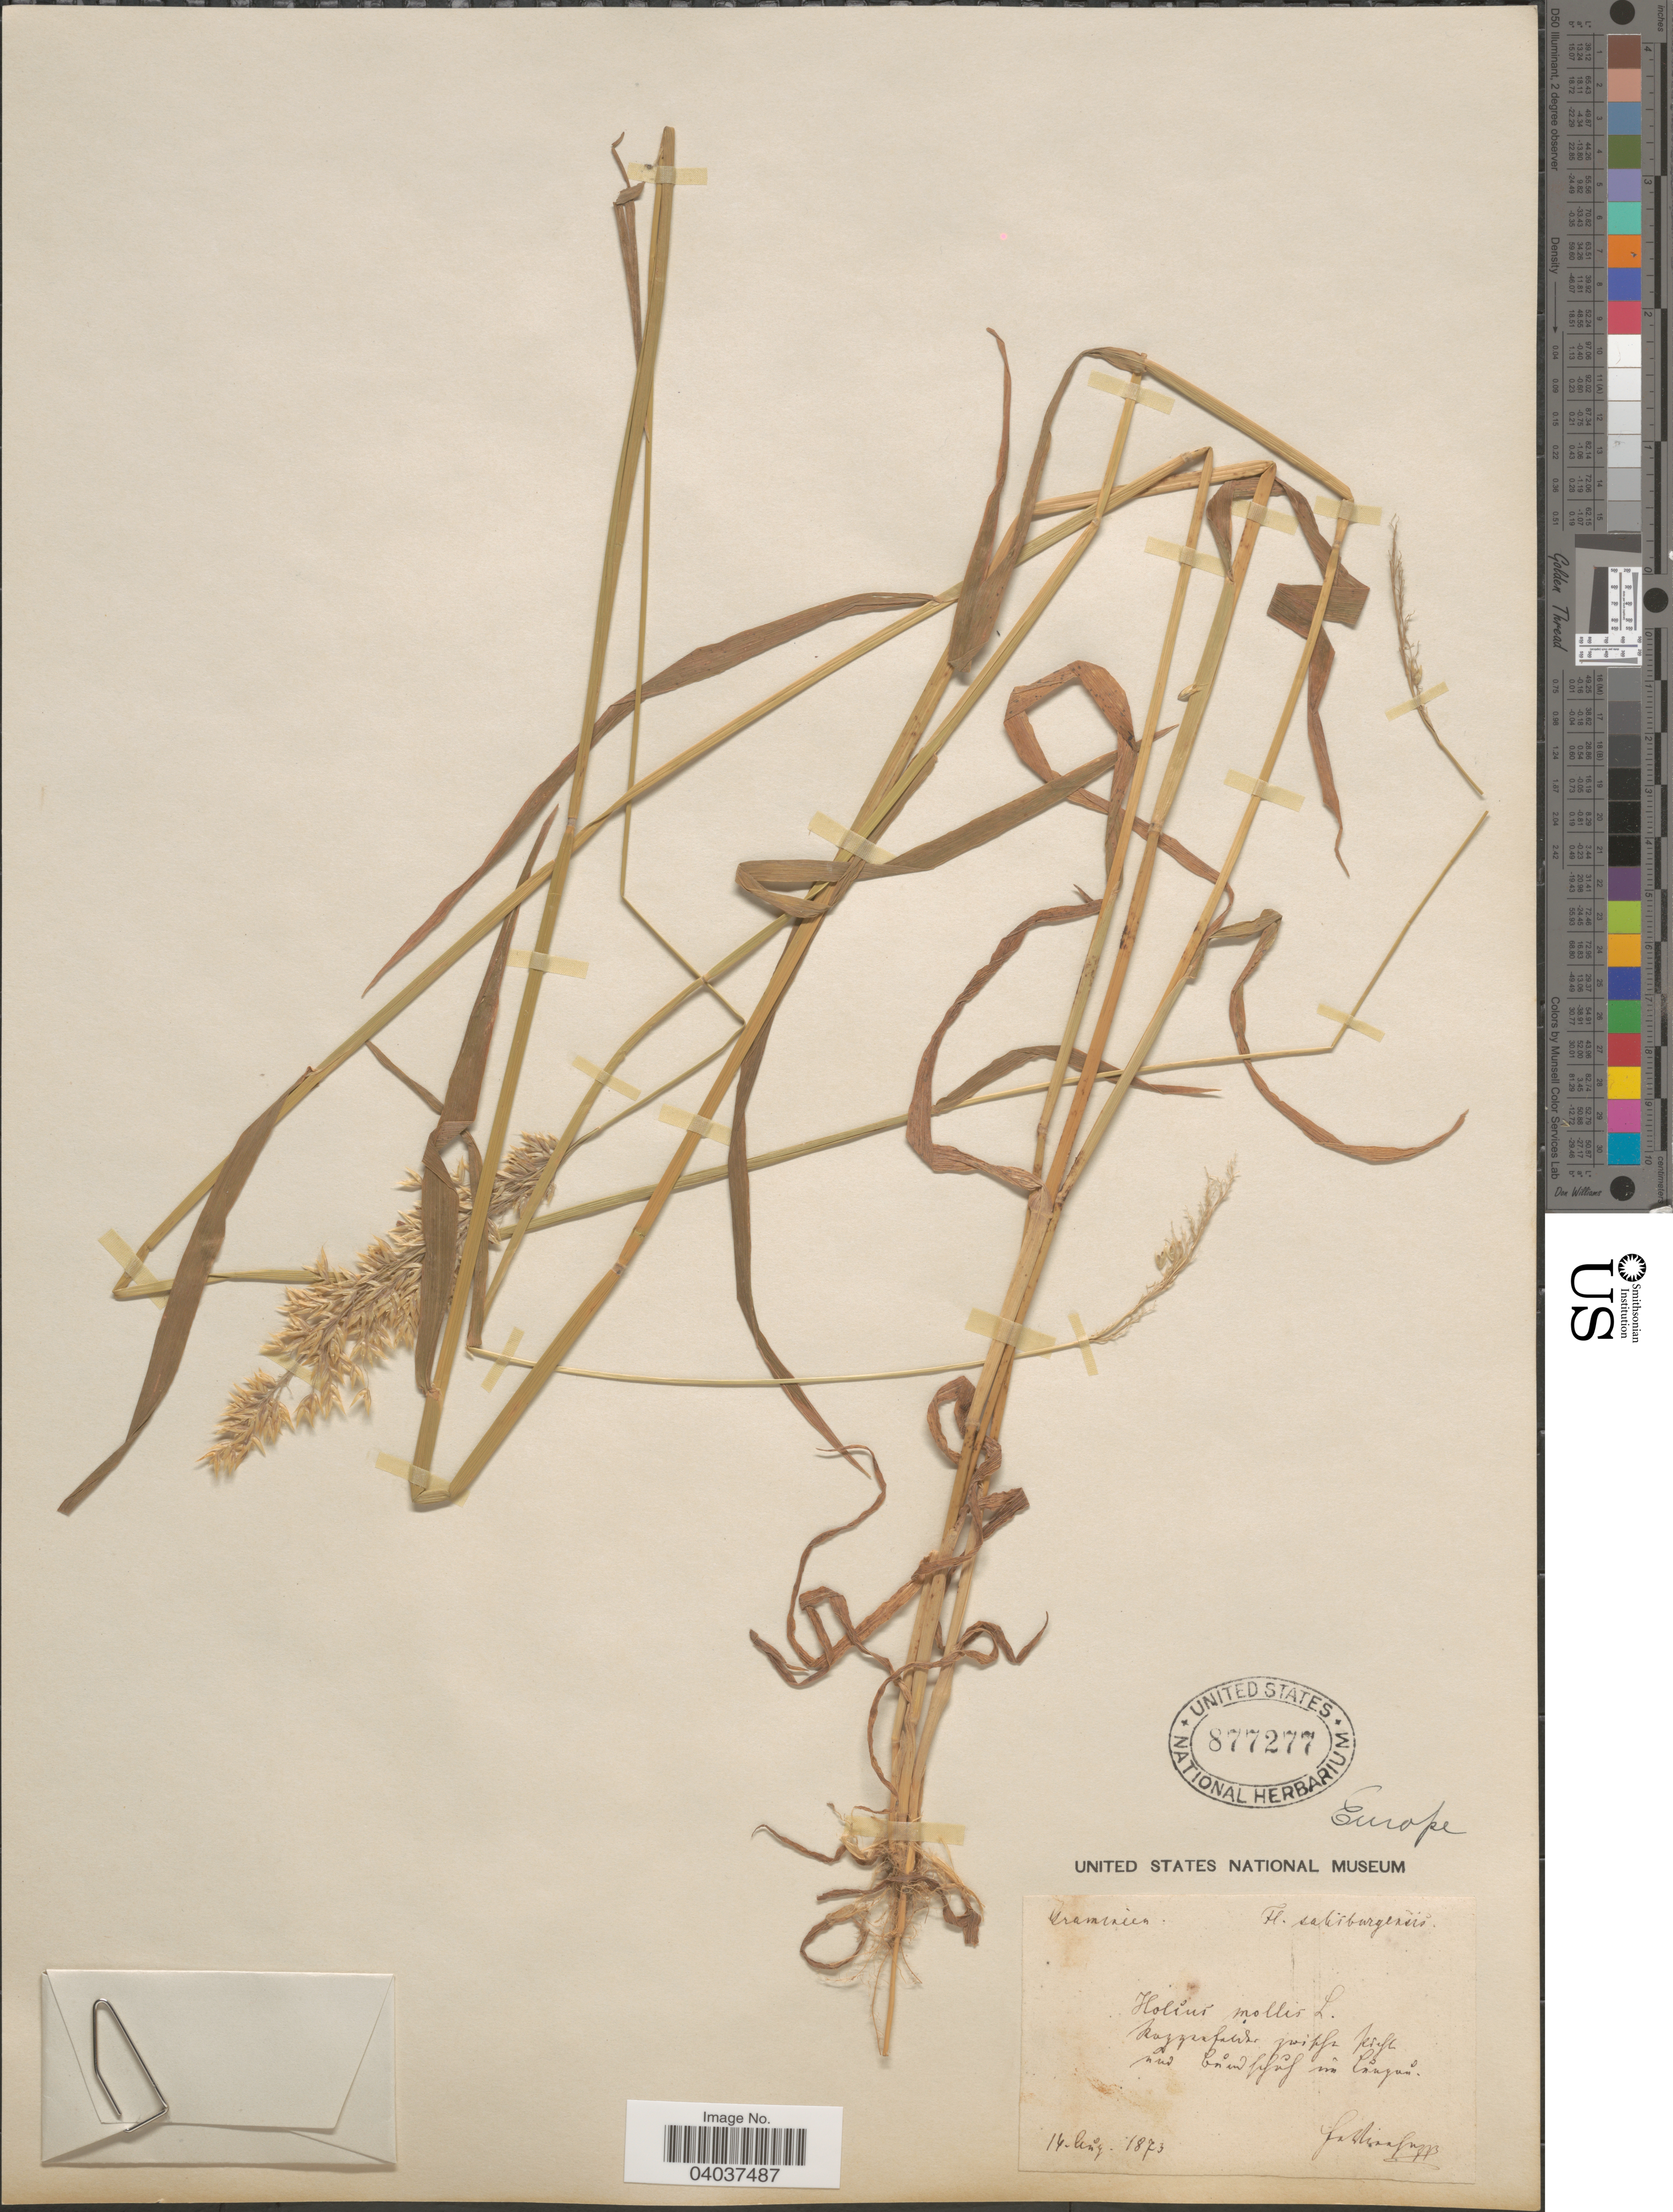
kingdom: Plantae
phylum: Tracheophyta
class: Liliopsida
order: Poales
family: Poaceae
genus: Holcus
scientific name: Holcus mollis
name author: L.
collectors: F. Vierhapper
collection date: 1873-08-14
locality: Europe. Salsburgensis[interpreted]. [illegible text].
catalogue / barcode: US 877277